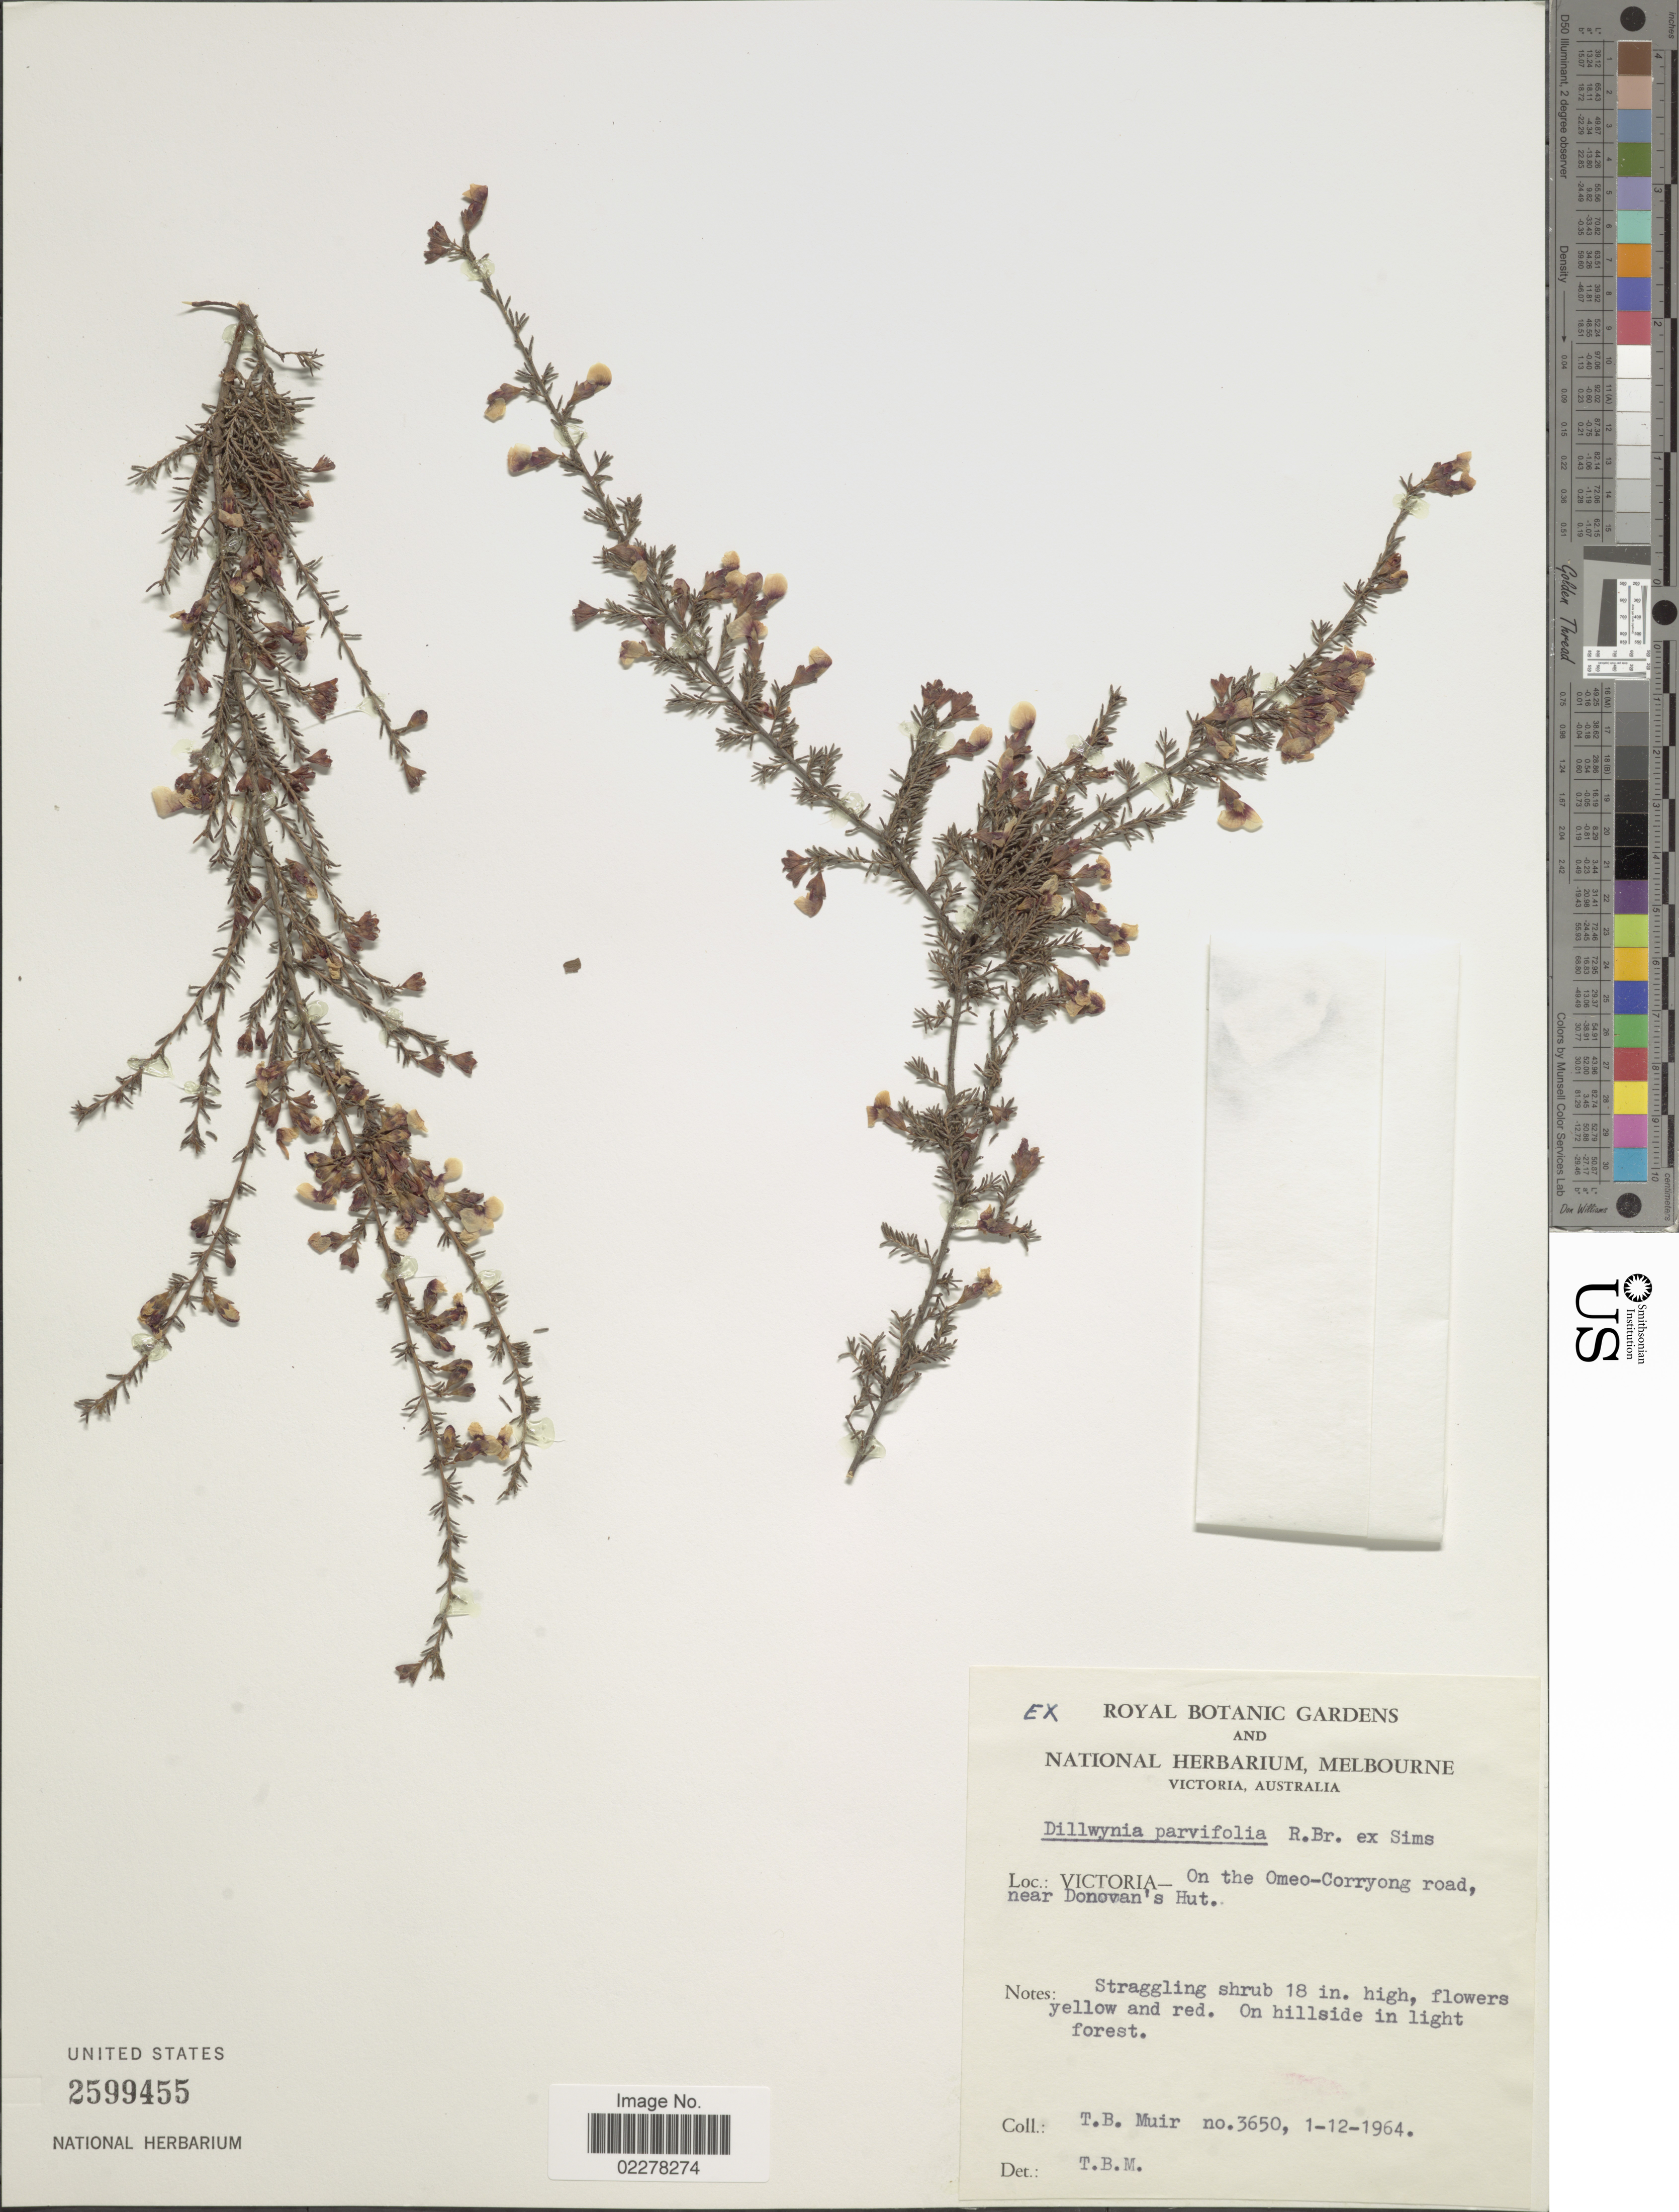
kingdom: Plantae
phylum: Tracheophyta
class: Magnoliopsida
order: Fabales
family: Fabaceae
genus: Dillwynia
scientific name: Dillwynia parvifolia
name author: Sims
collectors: T. Muir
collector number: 3650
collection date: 1964-12-01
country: Australia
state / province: Victoria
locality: Victoria - On the Omeo-Corryong road, near Donovan's Hut.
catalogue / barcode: US 2599455